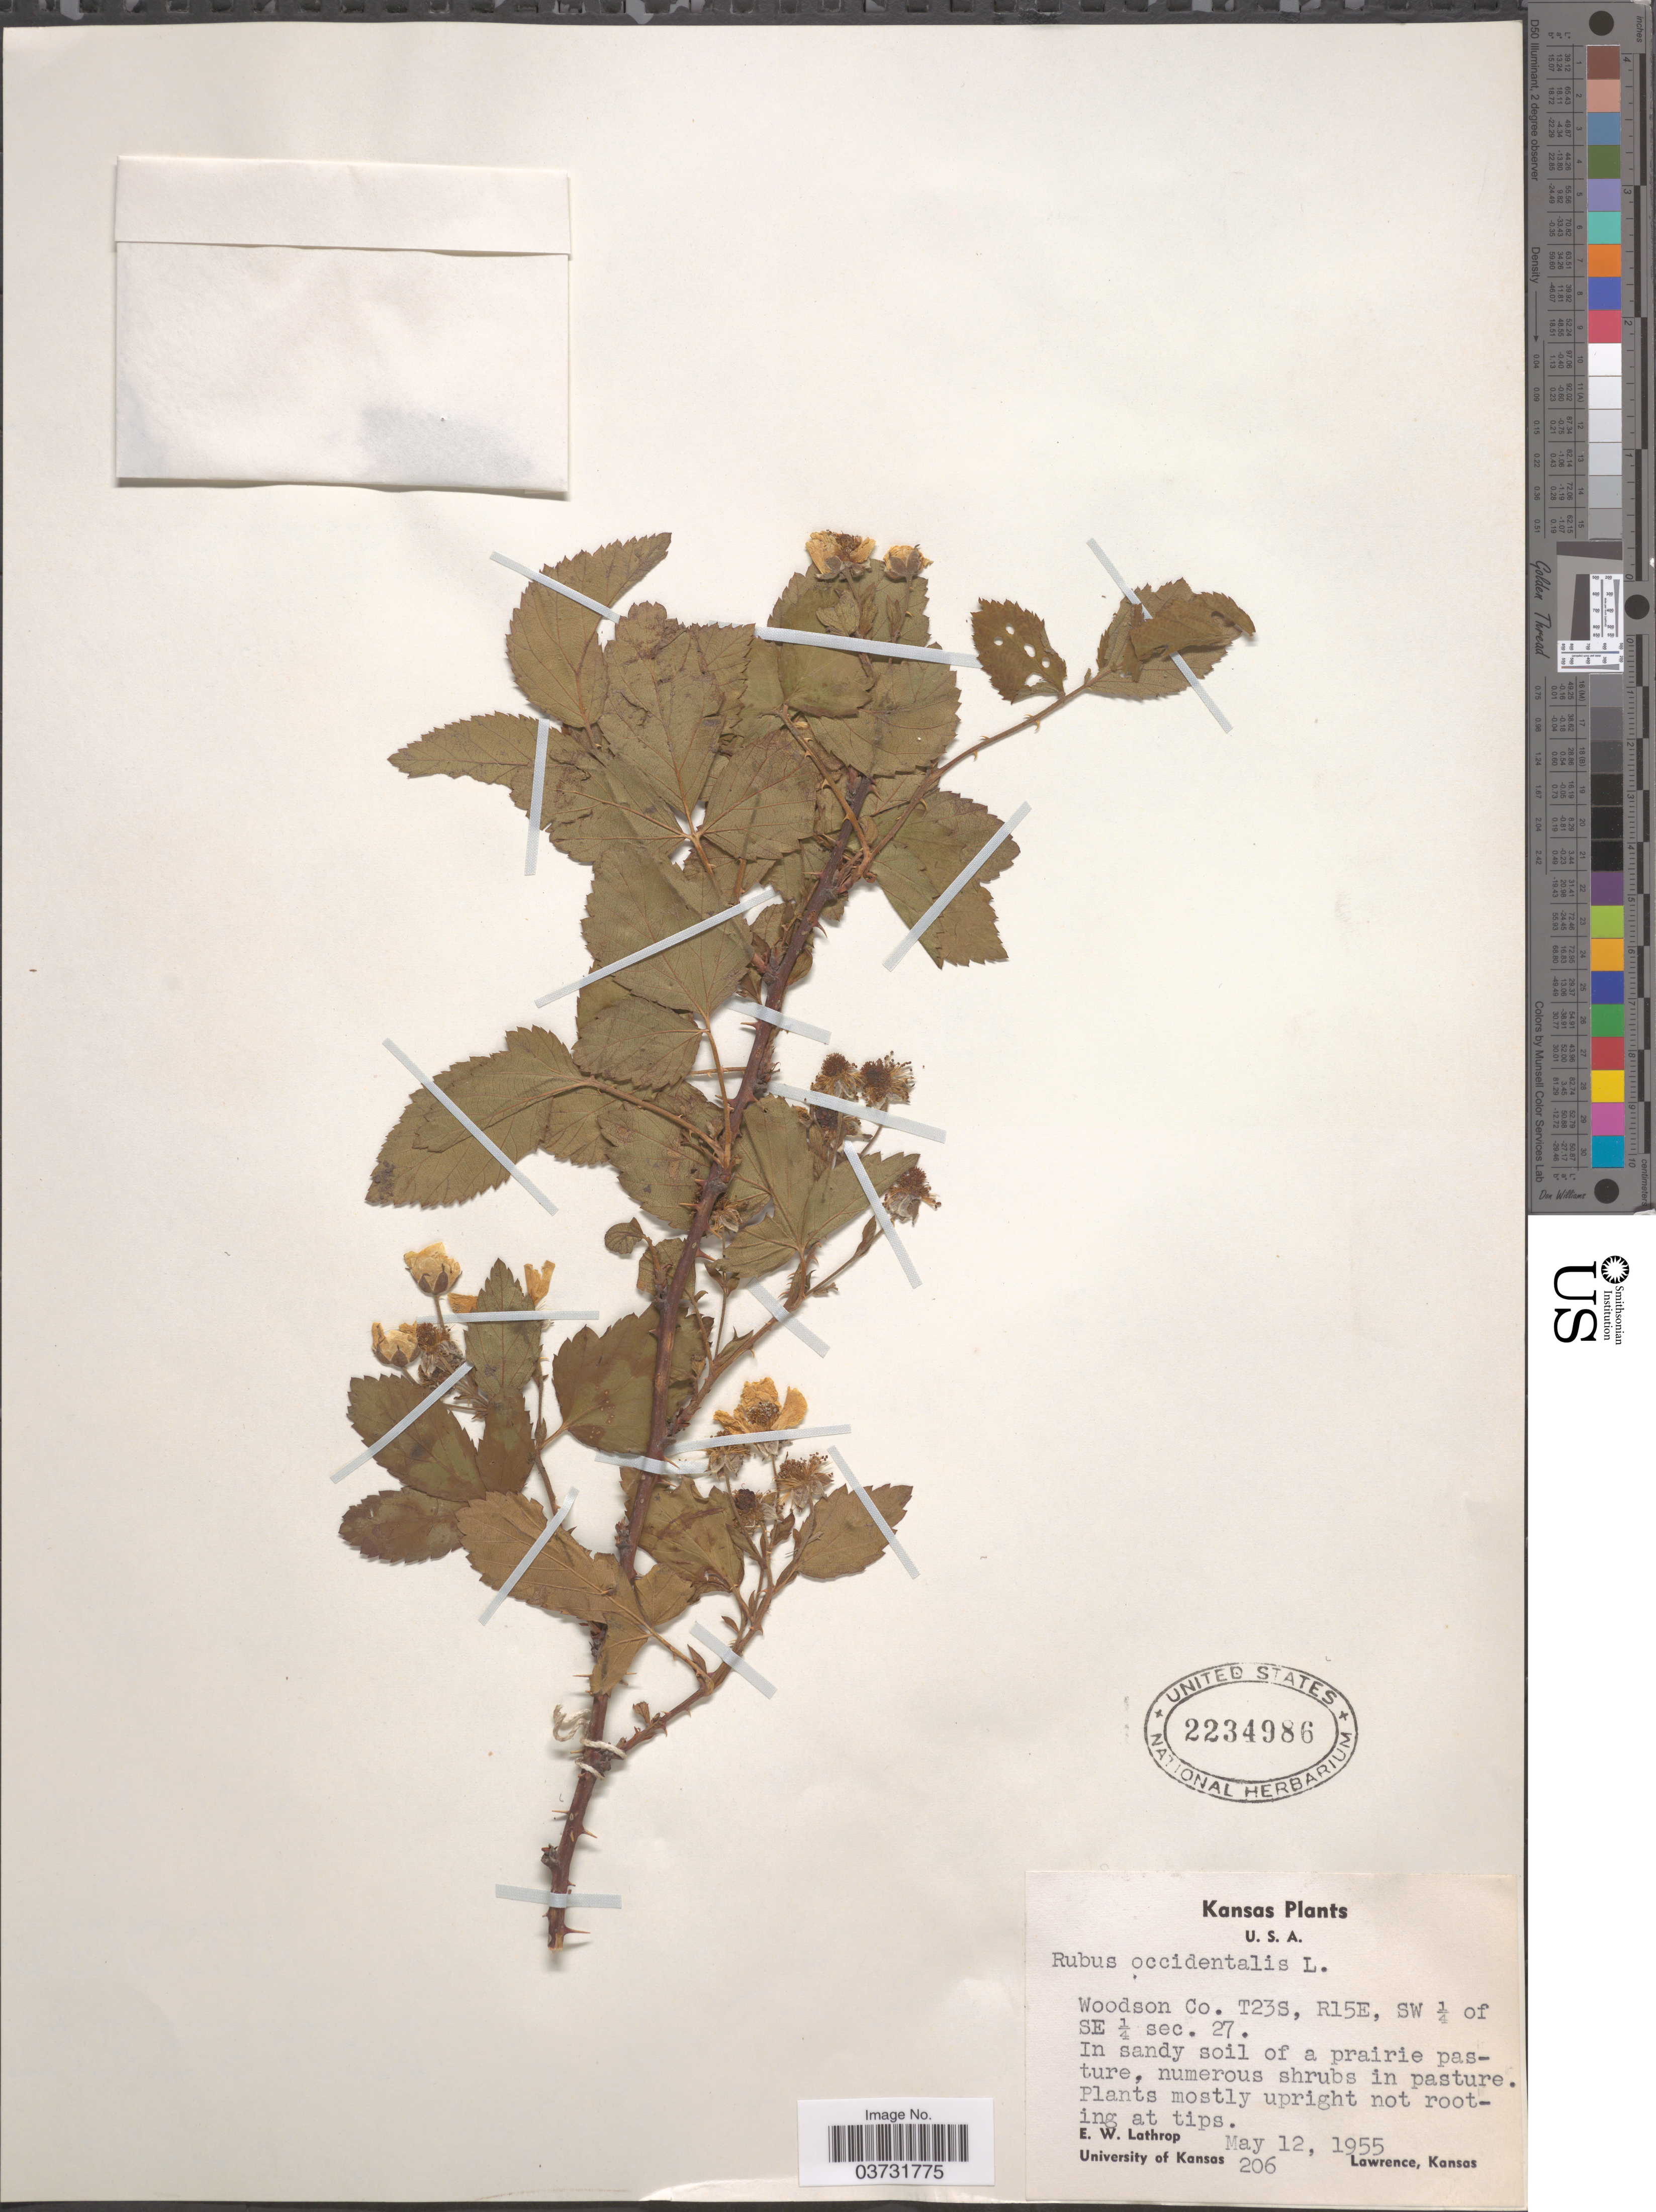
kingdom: Plantae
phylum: Tracheophyta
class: Magnoliopsida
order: Rosales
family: Rosaceae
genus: Rubus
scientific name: Rubus occidentalis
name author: L.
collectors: E. W. Lathrop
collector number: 206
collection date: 1955-05-12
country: United States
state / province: Kansas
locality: Woodson Co. T23S, R15E, SW ¼ of SE ¼ sec. 27.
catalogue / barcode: US 2234986